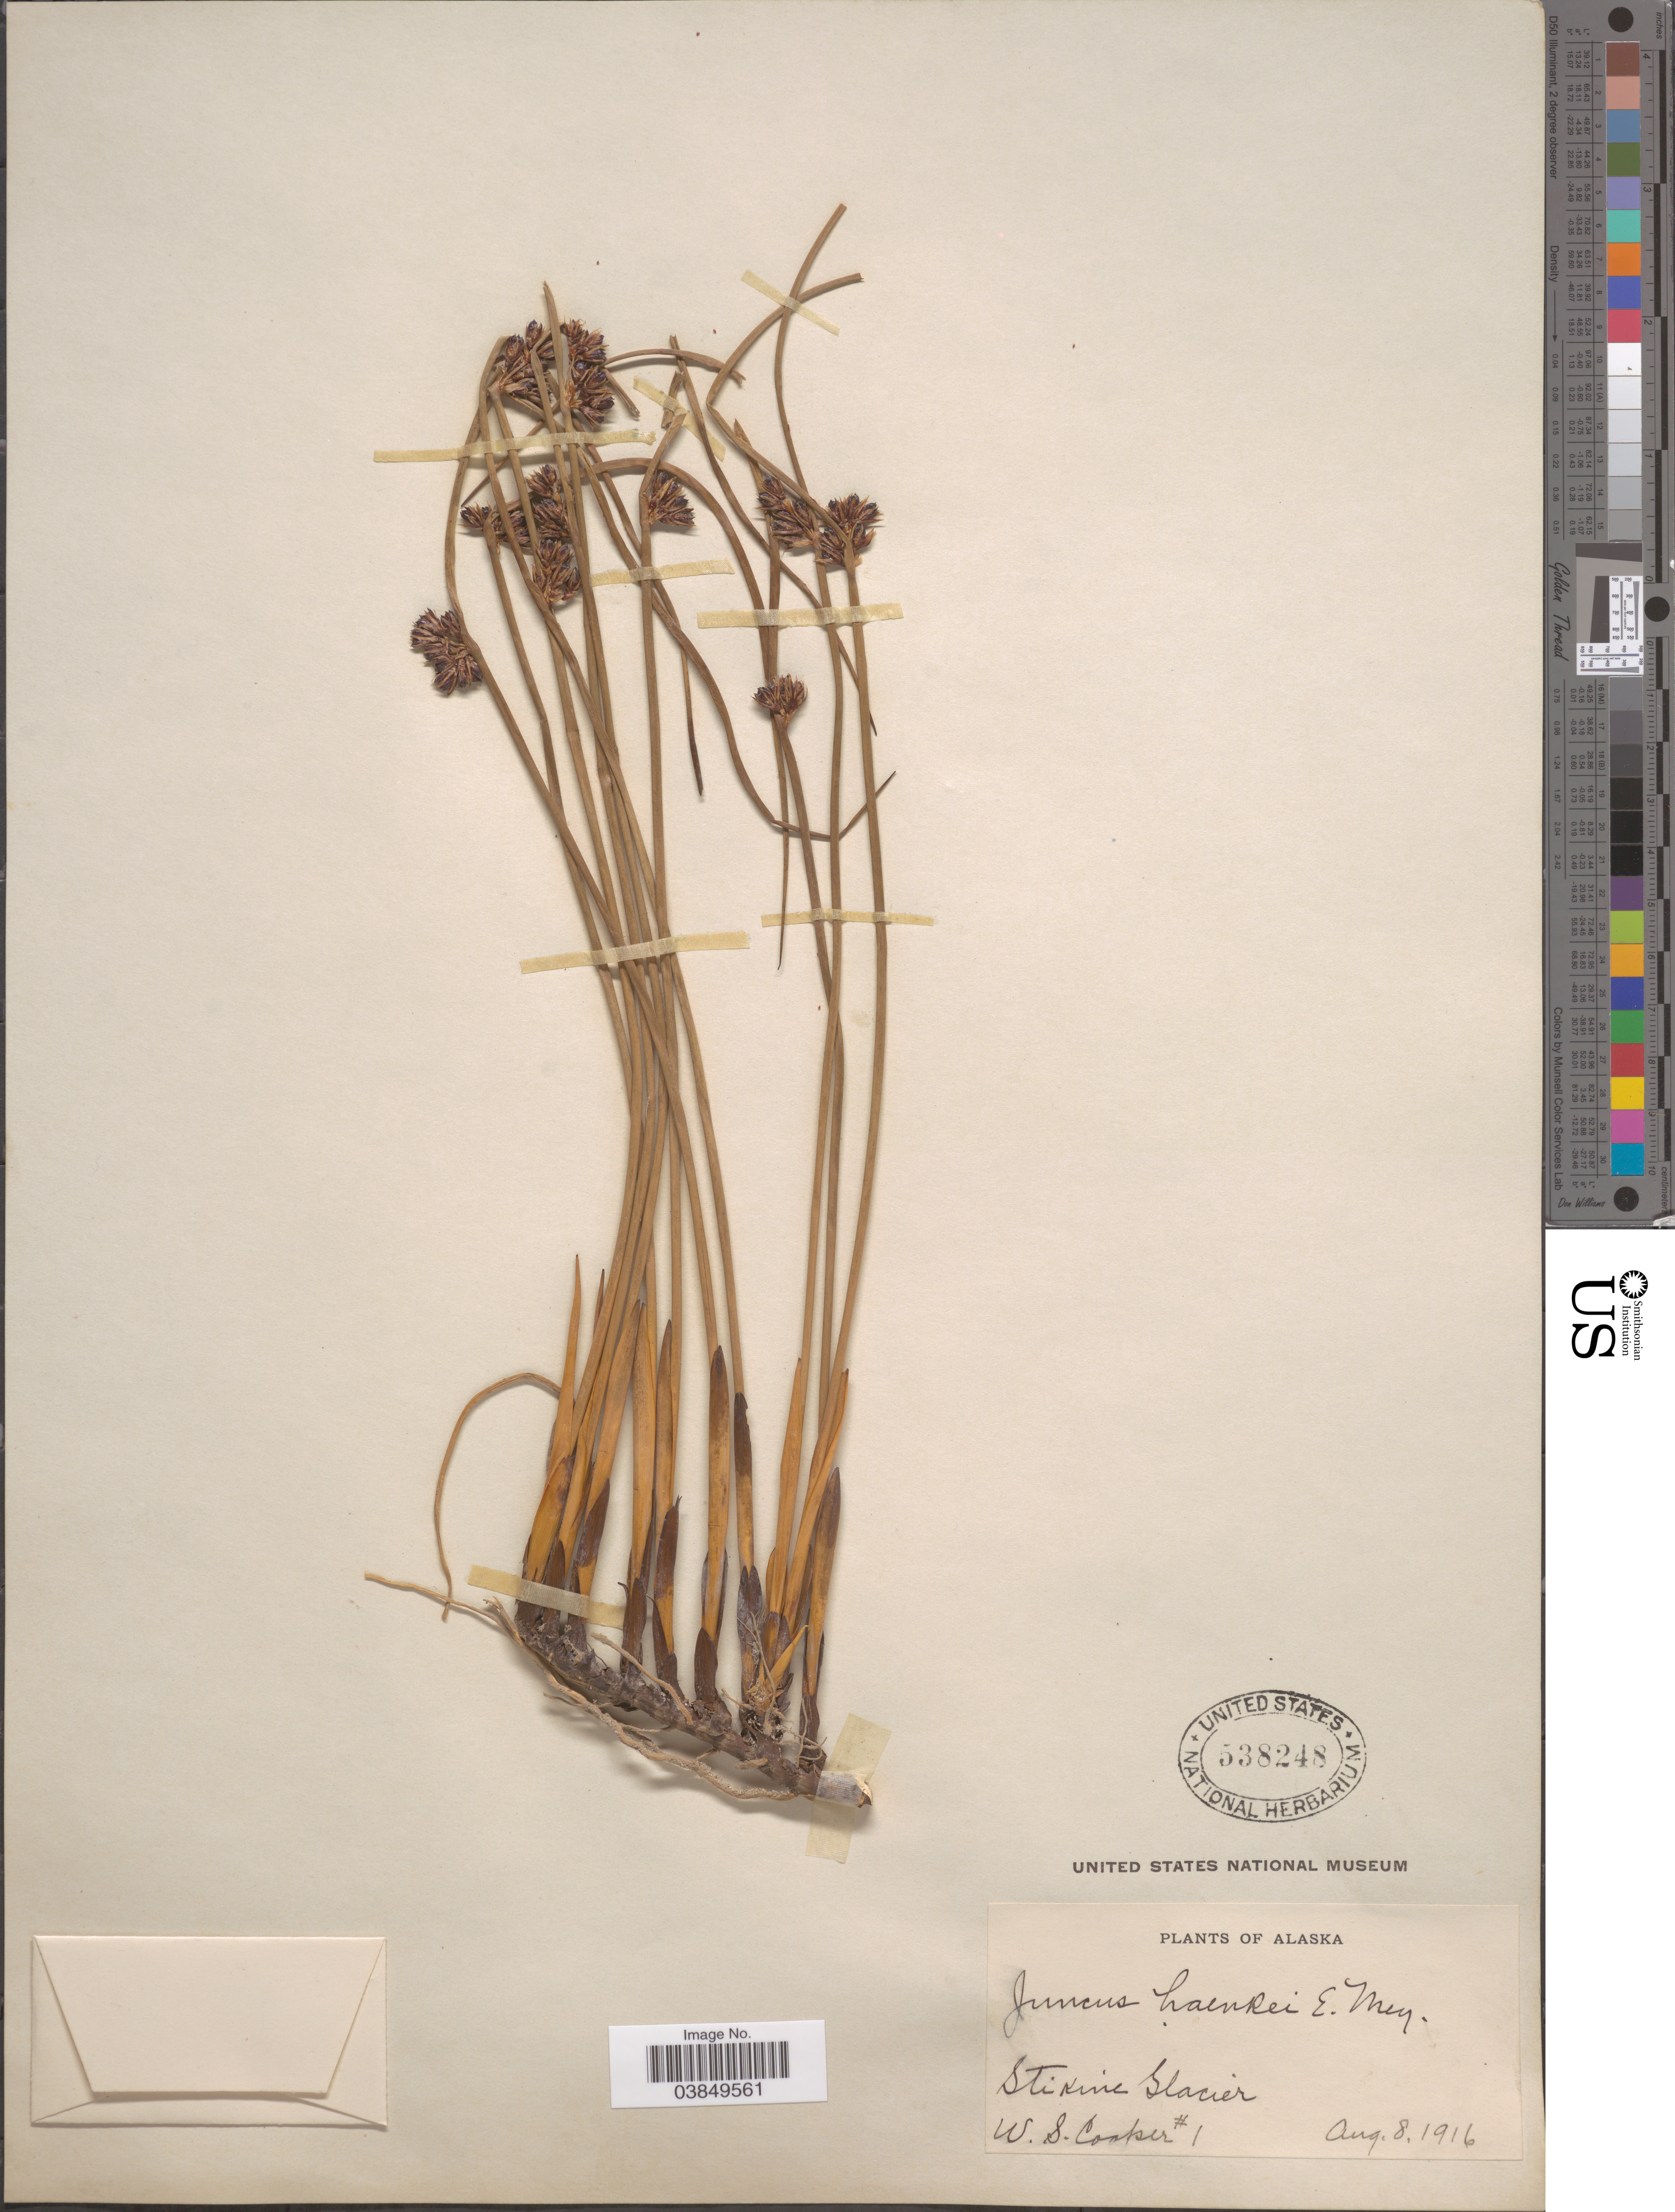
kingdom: Plantae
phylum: Tracheophyta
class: Liliopsida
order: Poales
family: Juncaceae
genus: Juncus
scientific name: Juncus balticus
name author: Willd.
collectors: W. Cooper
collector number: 1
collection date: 1916-08-08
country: United States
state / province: Alaska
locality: Stikine Glacier.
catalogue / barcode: US 538248